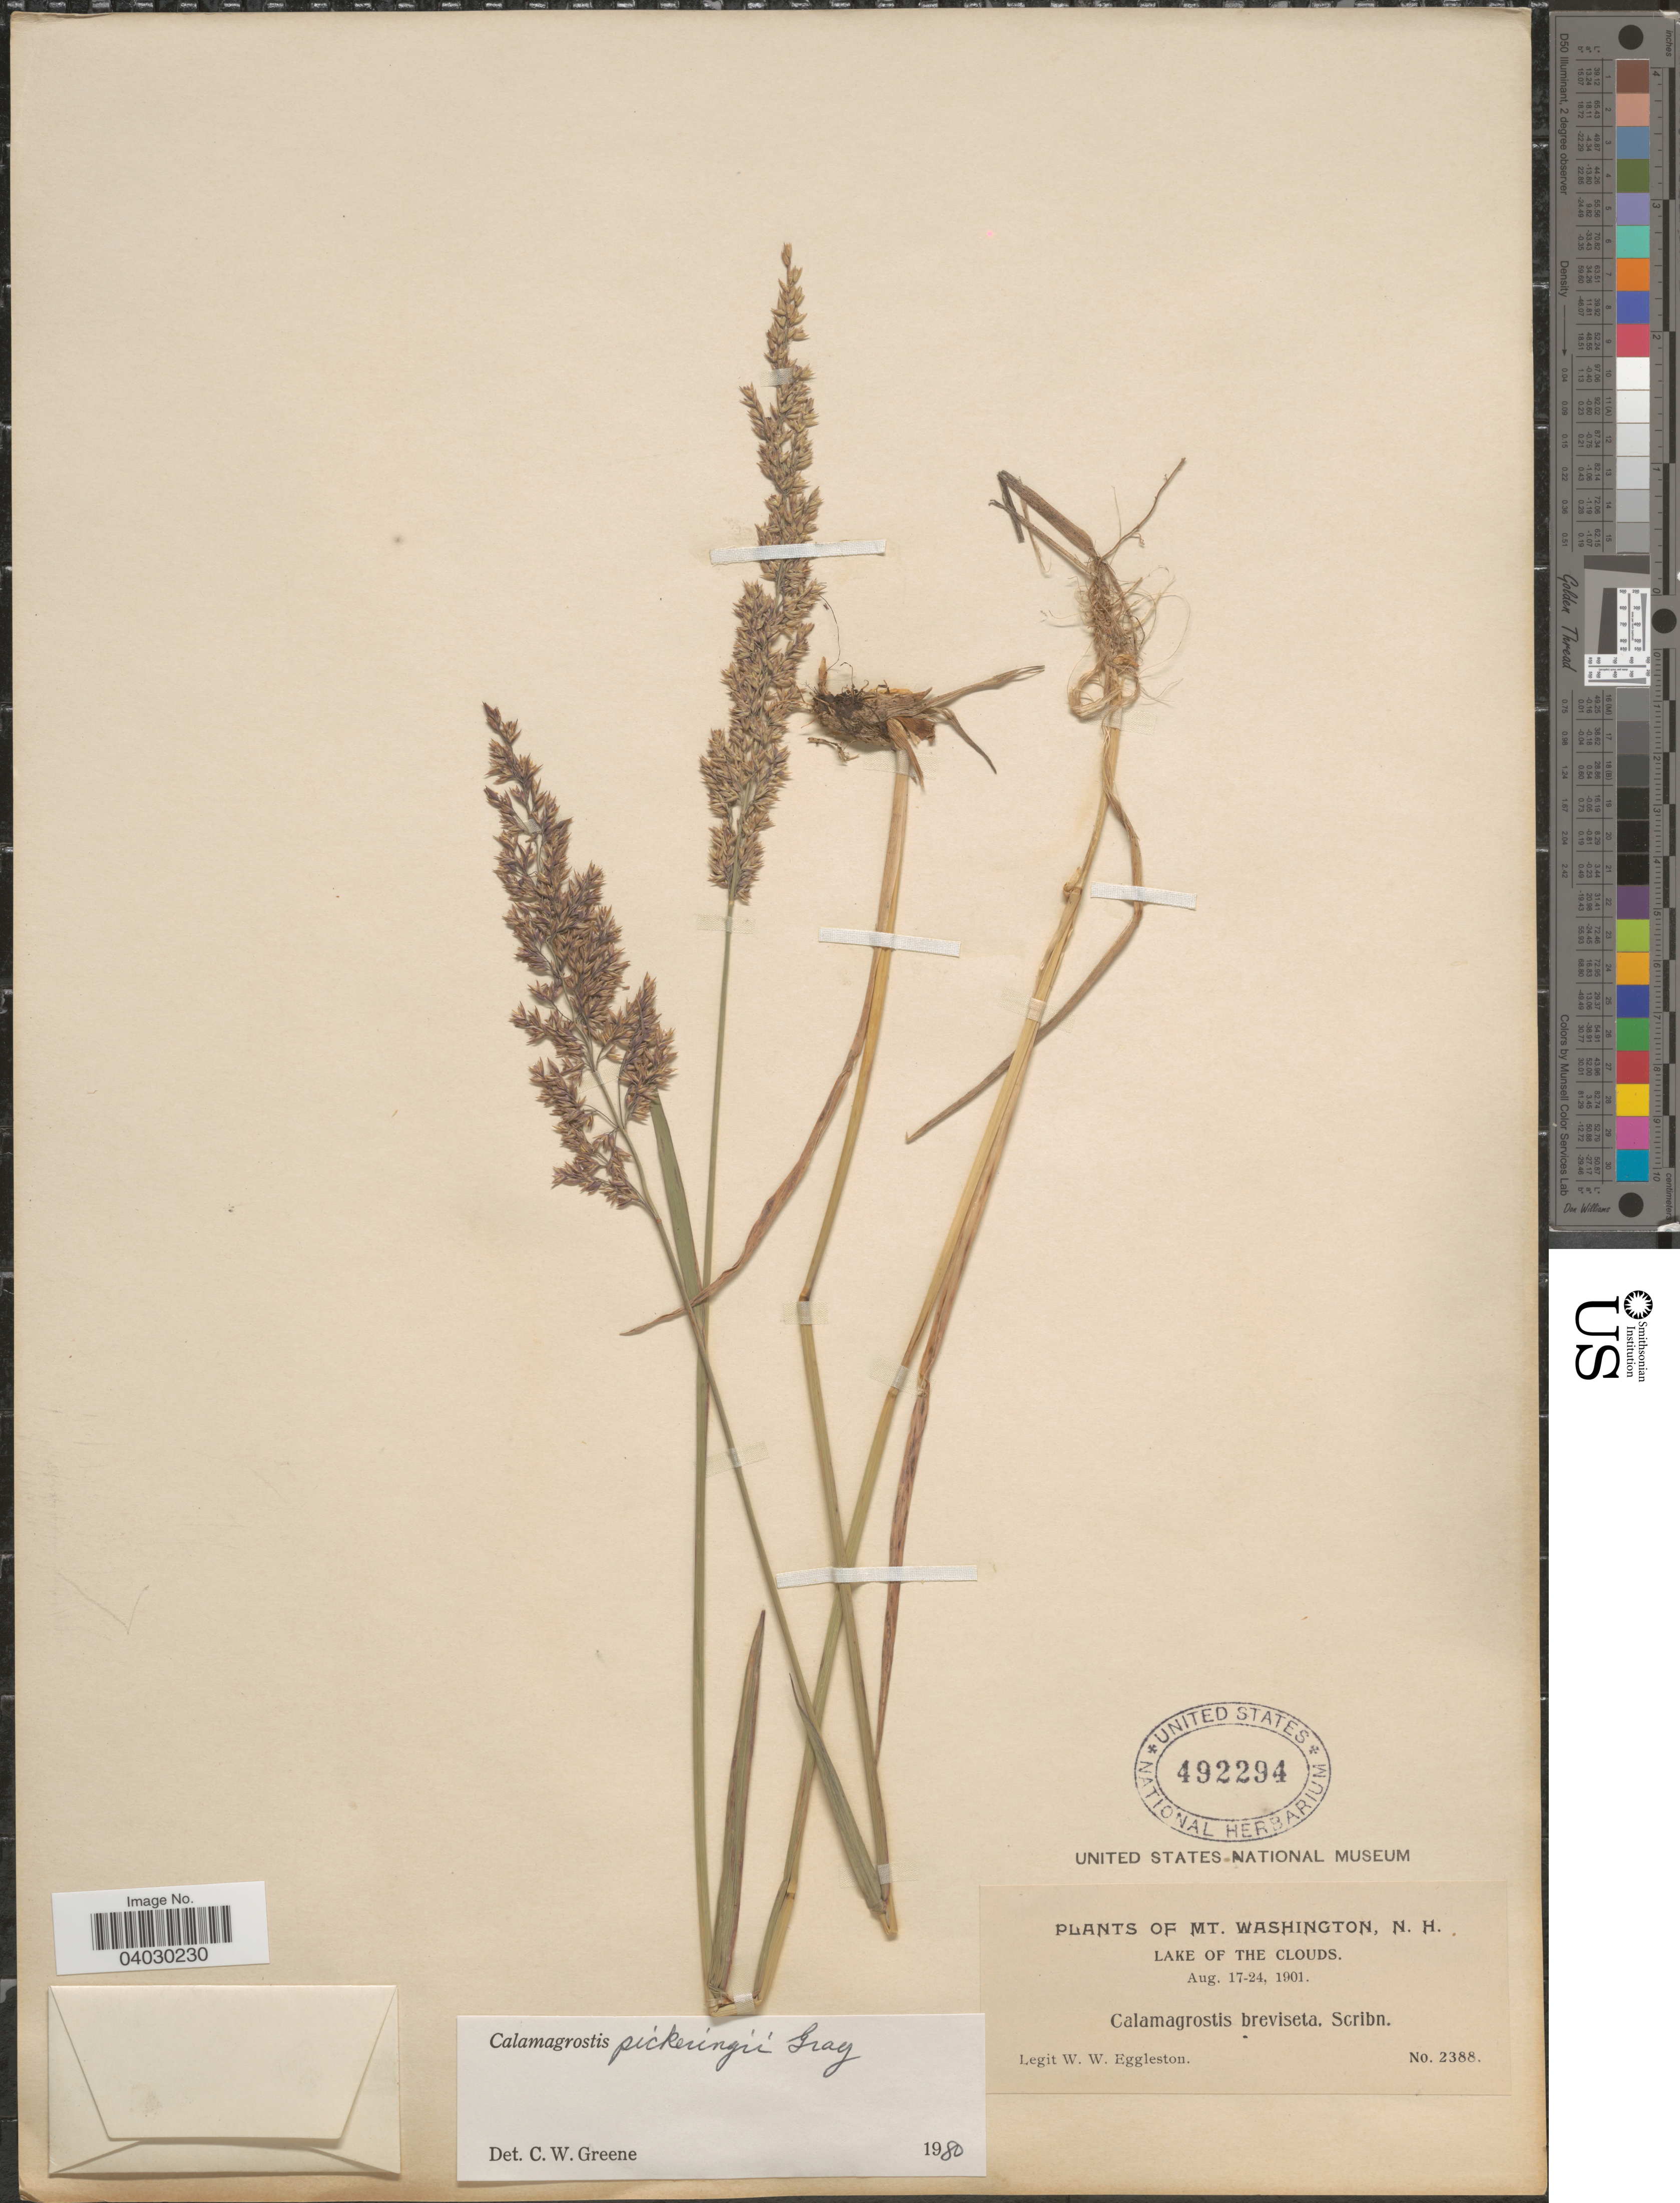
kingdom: Plantae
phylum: Tracheophyta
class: Liliopsida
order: Poales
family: Poaceae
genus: Calamagrostis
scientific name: Calamagrostis pickeringii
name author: A. Gray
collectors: W. W. Eggleston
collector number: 2388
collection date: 1901-08-17/1901-08-24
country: United States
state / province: New Hampshire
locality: Mt. Washington. Lake of the Clouds.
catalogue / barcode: US 492294